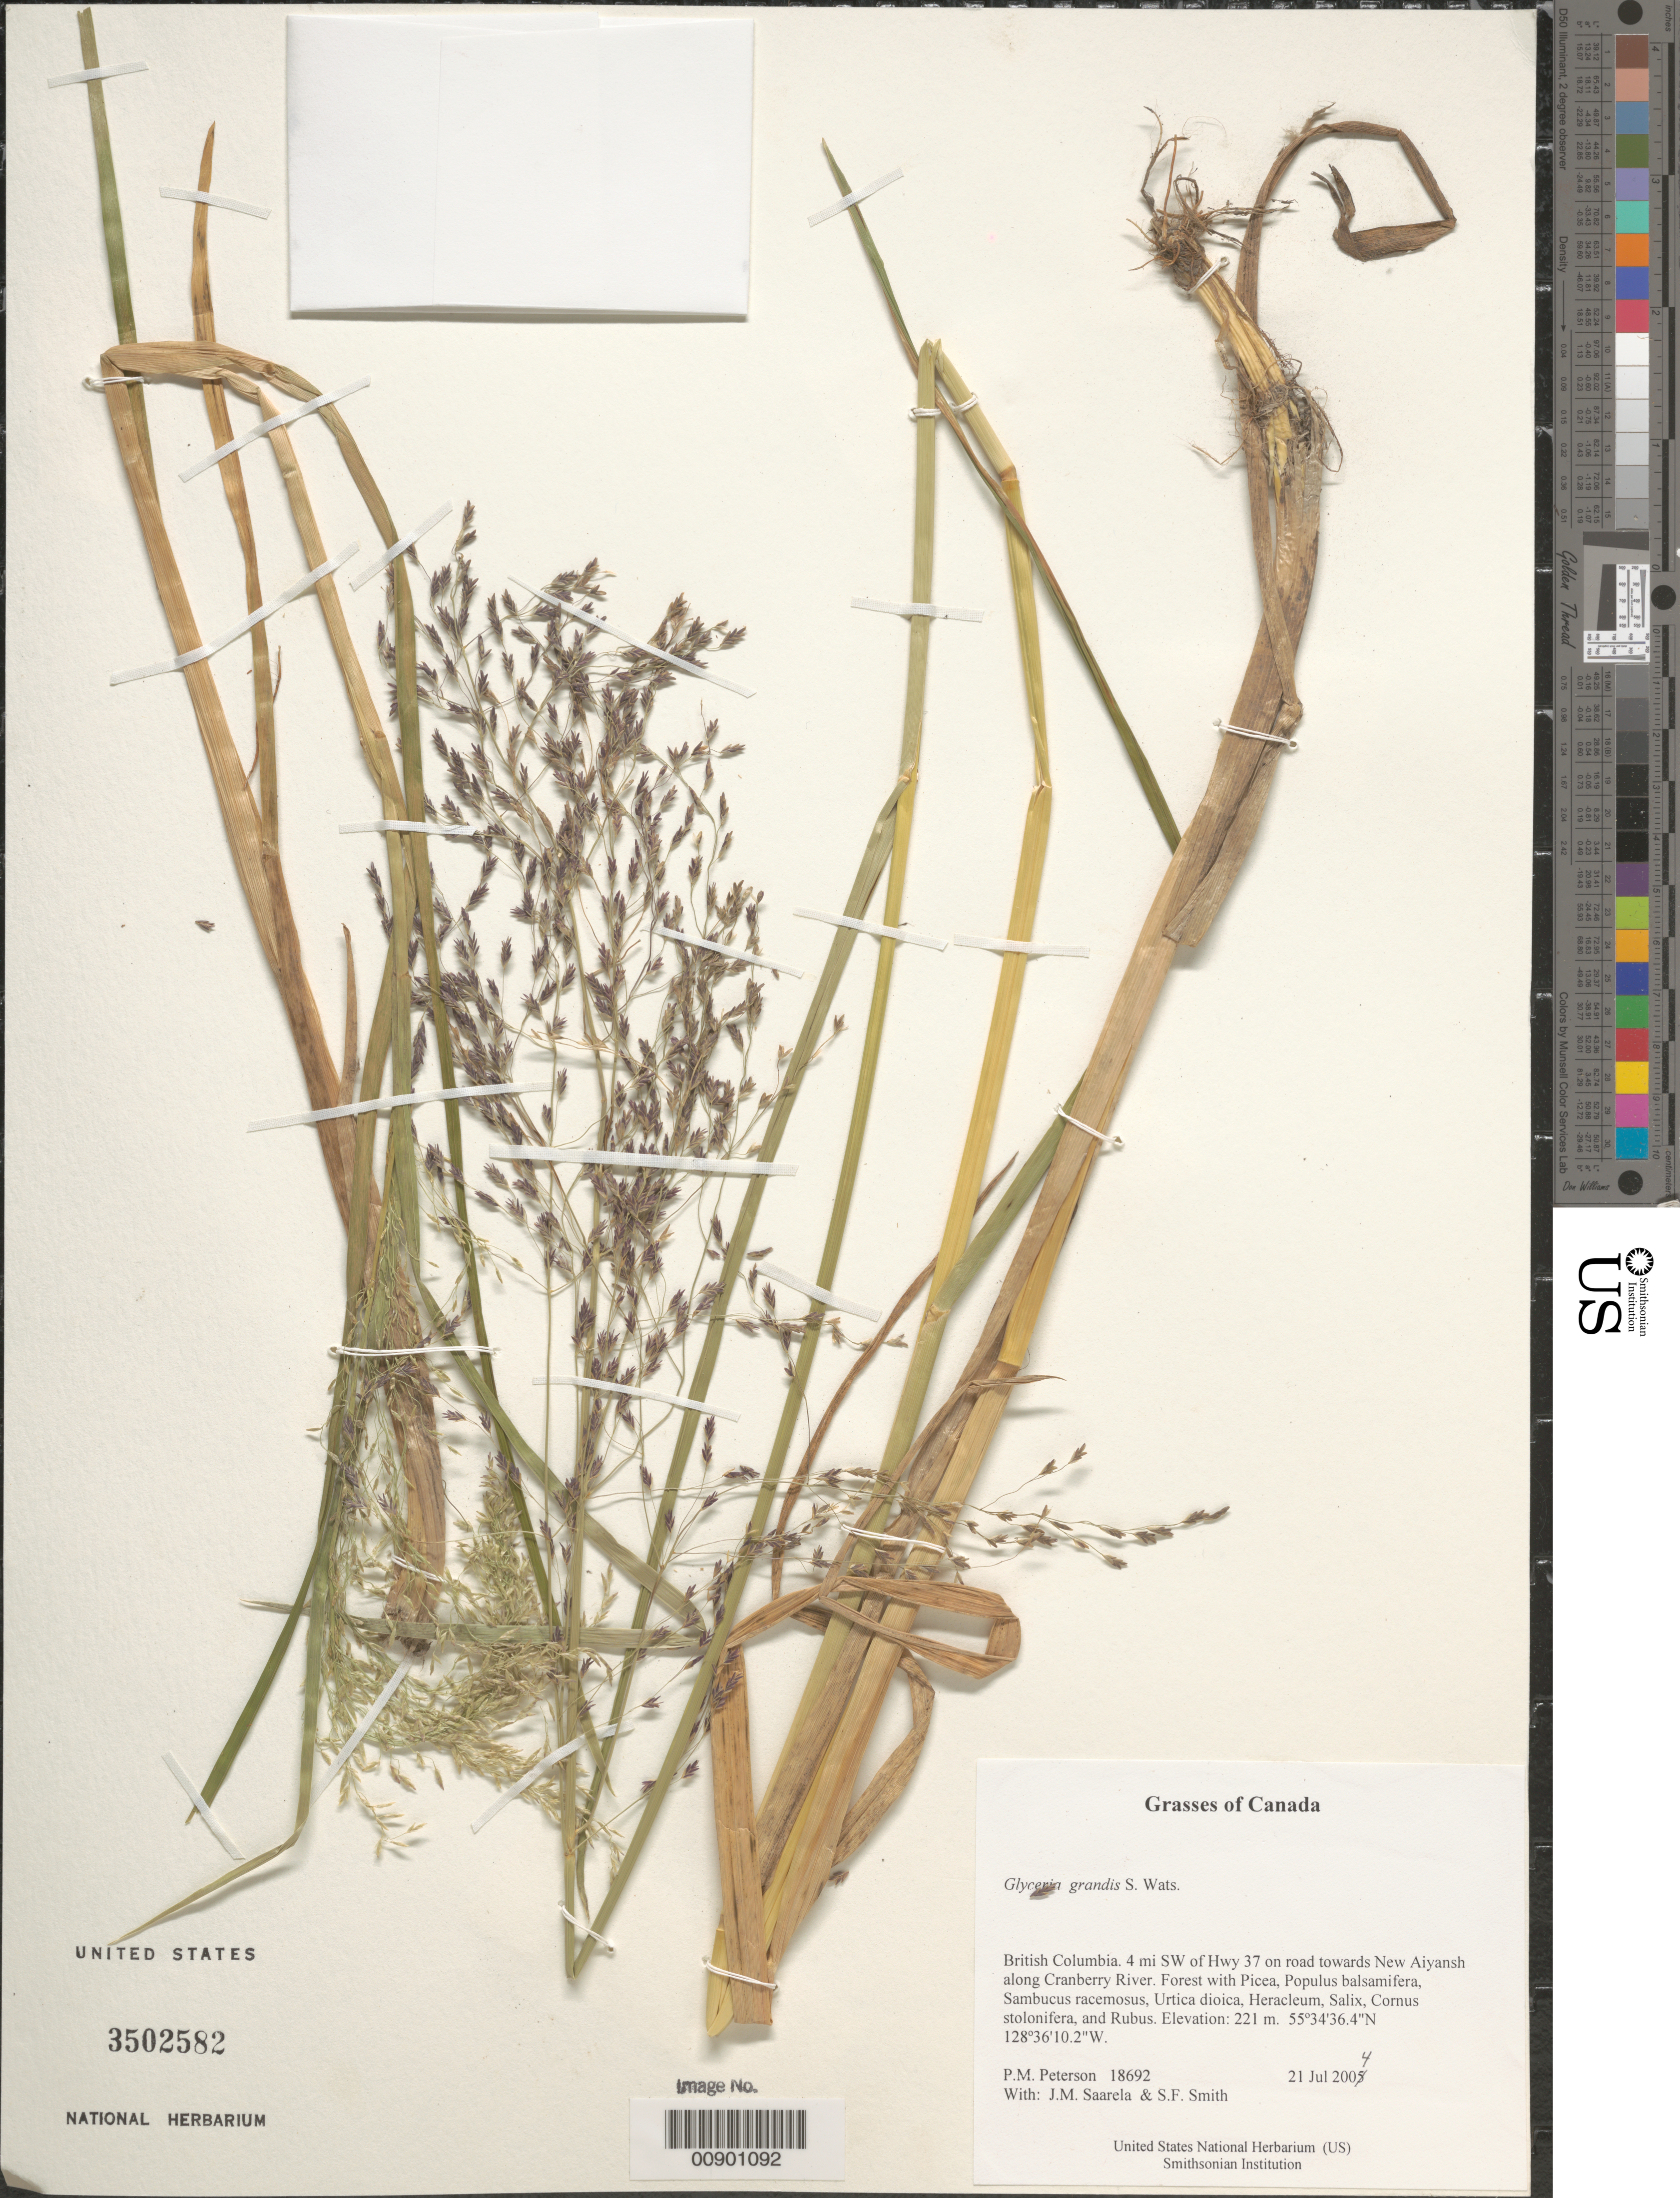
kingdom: Plantae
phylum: Tracheophyta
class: Liliopsida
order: Poales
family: Poaceae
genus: Glyceria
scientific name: Glyceria grandis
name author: S. Watson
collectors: P. M. Peterson, J. Saarela & S.F. Smith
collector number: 18692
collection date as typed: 21 Jul 2004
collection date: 2004-07-21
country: Canada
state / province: British Columbia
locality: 4 mi SW of Hwy 37 on road towards New Aiyansh along Cranberry River. Forest with Picea, Populus balsamifera, Sambucus racemosus, Urtica dioica, Heracleum, Salix, Cornus stolonifera, and Rubus.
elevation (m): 221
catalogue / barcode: US 3502582